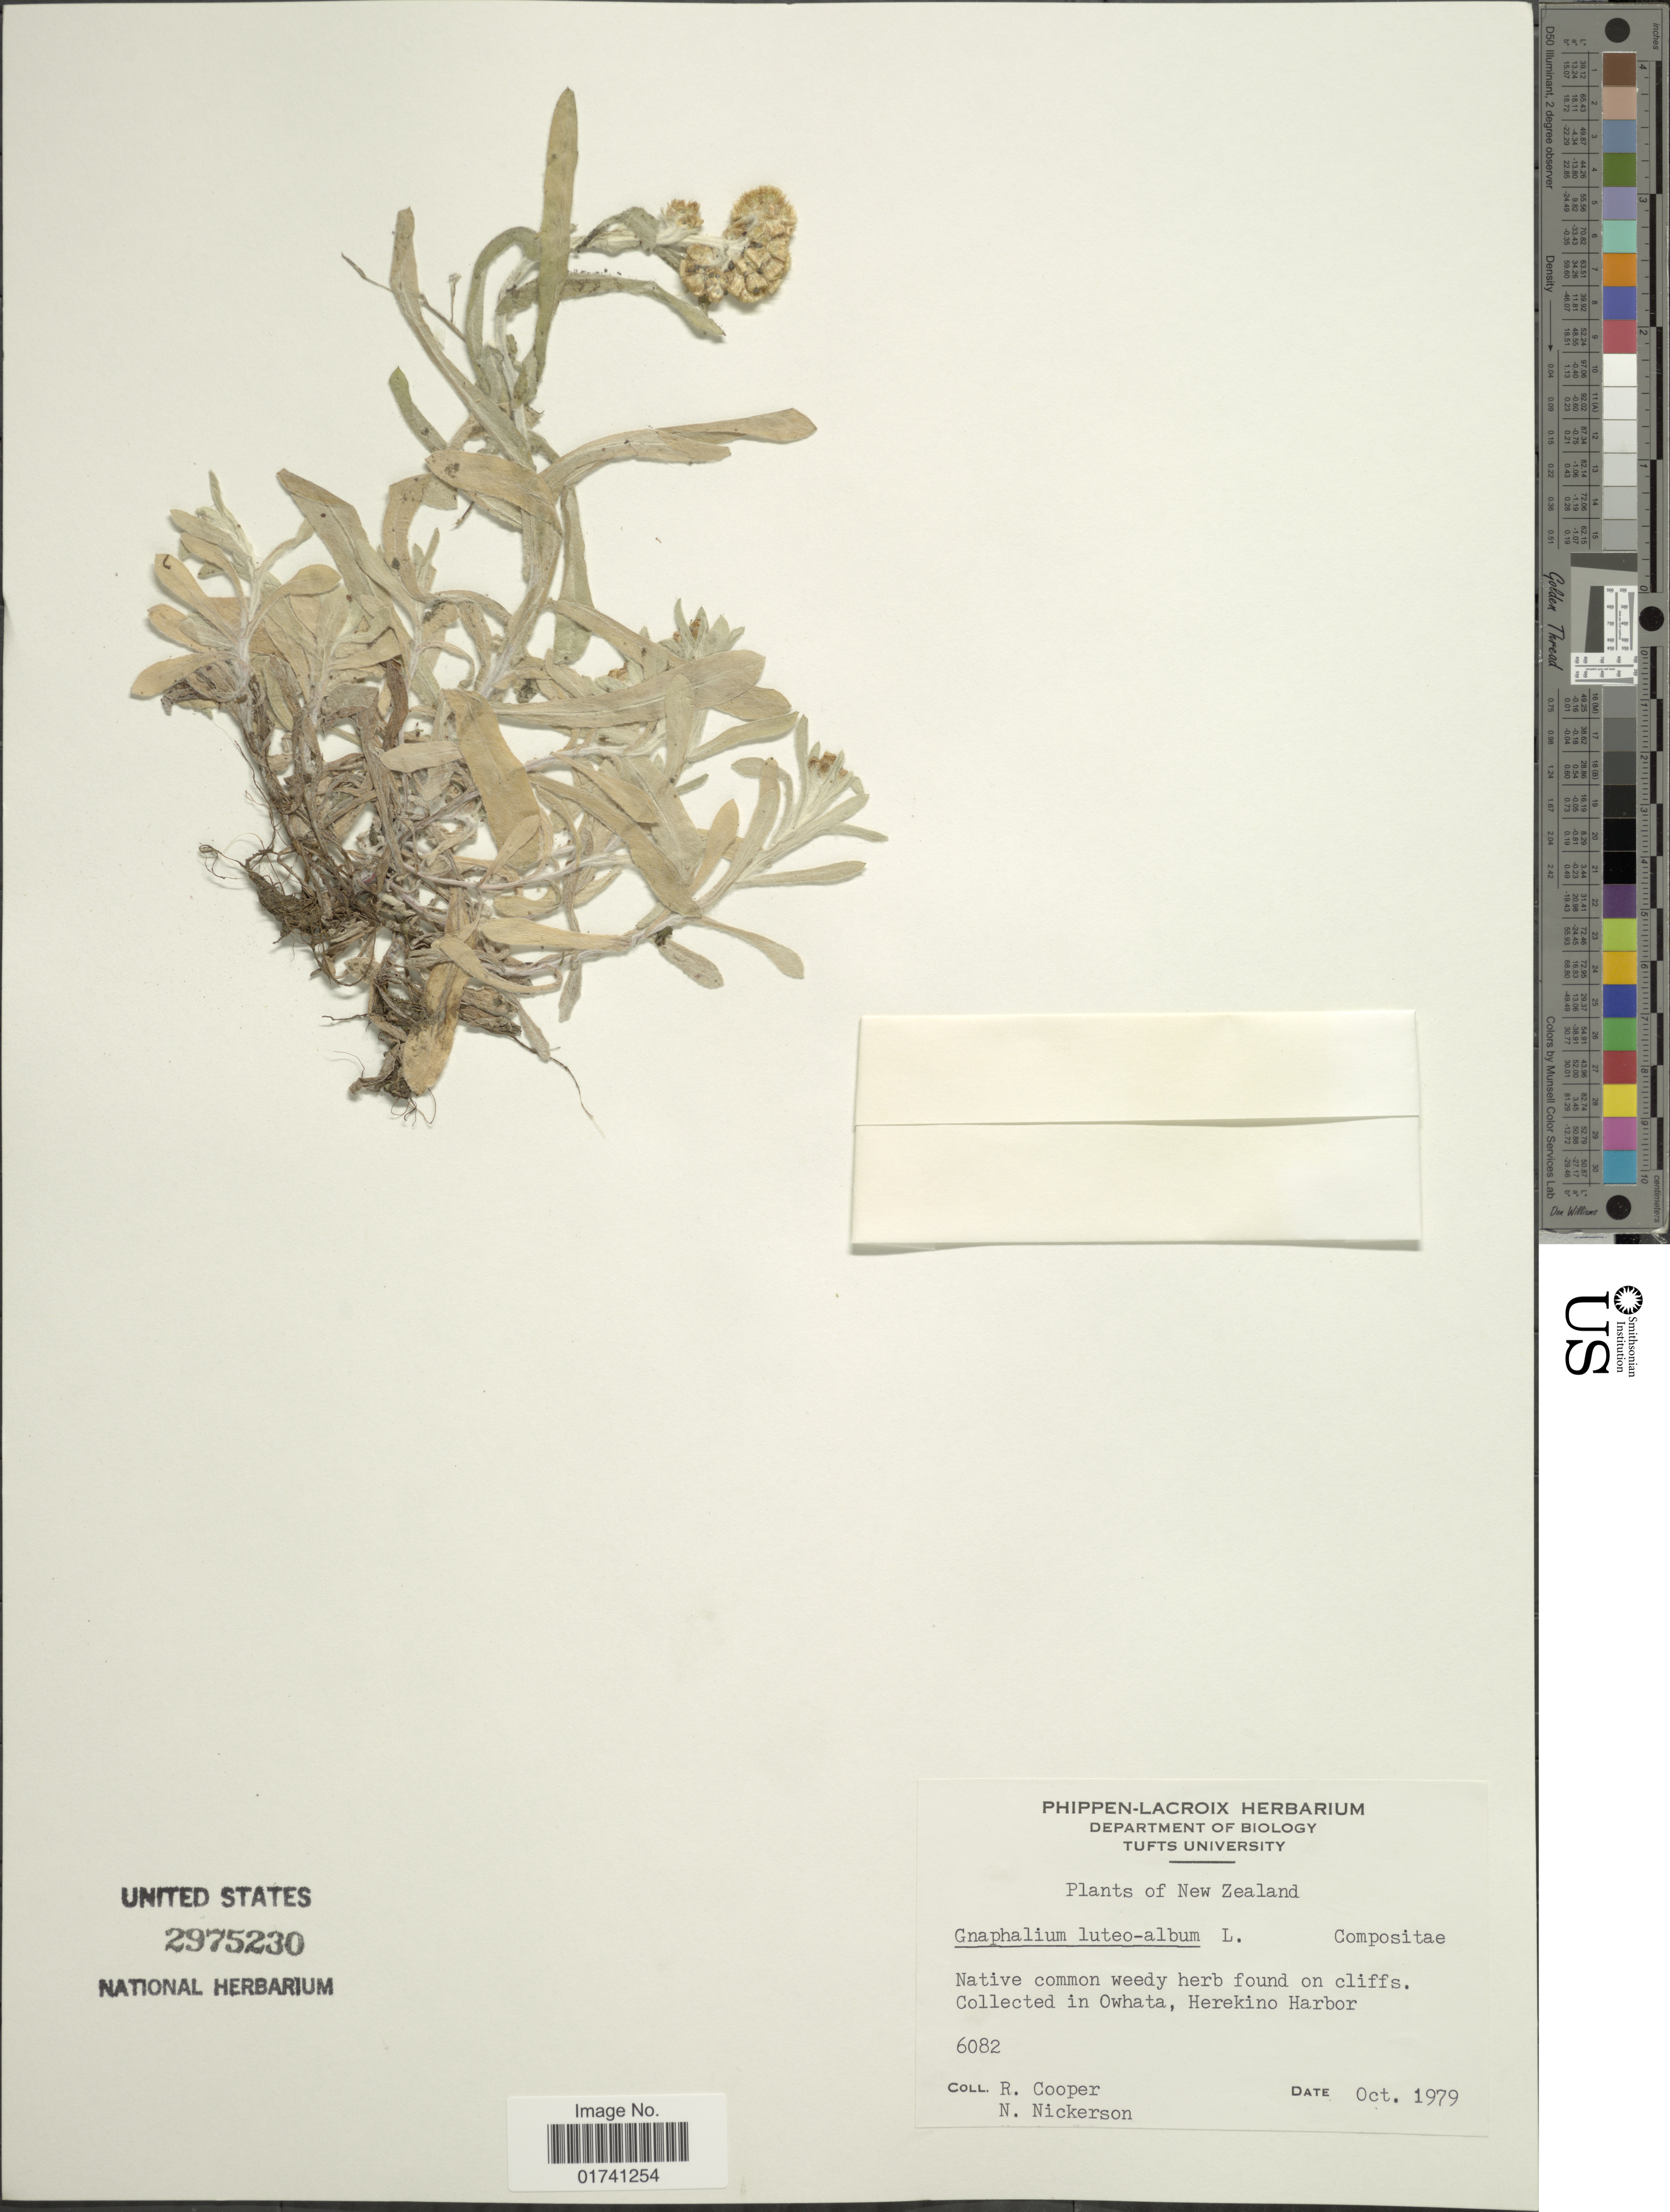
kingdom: Plantae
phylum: Tracheophyta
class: Magnoliopsida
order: Asterales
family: Asteraceae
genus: Laphangium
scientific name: Laphangium luteoalbum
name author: (L.) Tzvelev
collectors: R. Cooper & N. Nickerson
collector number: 6082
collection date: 1979-10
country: New Zealand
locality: Owhata, Herekino Harbor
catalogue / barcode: US 2975230